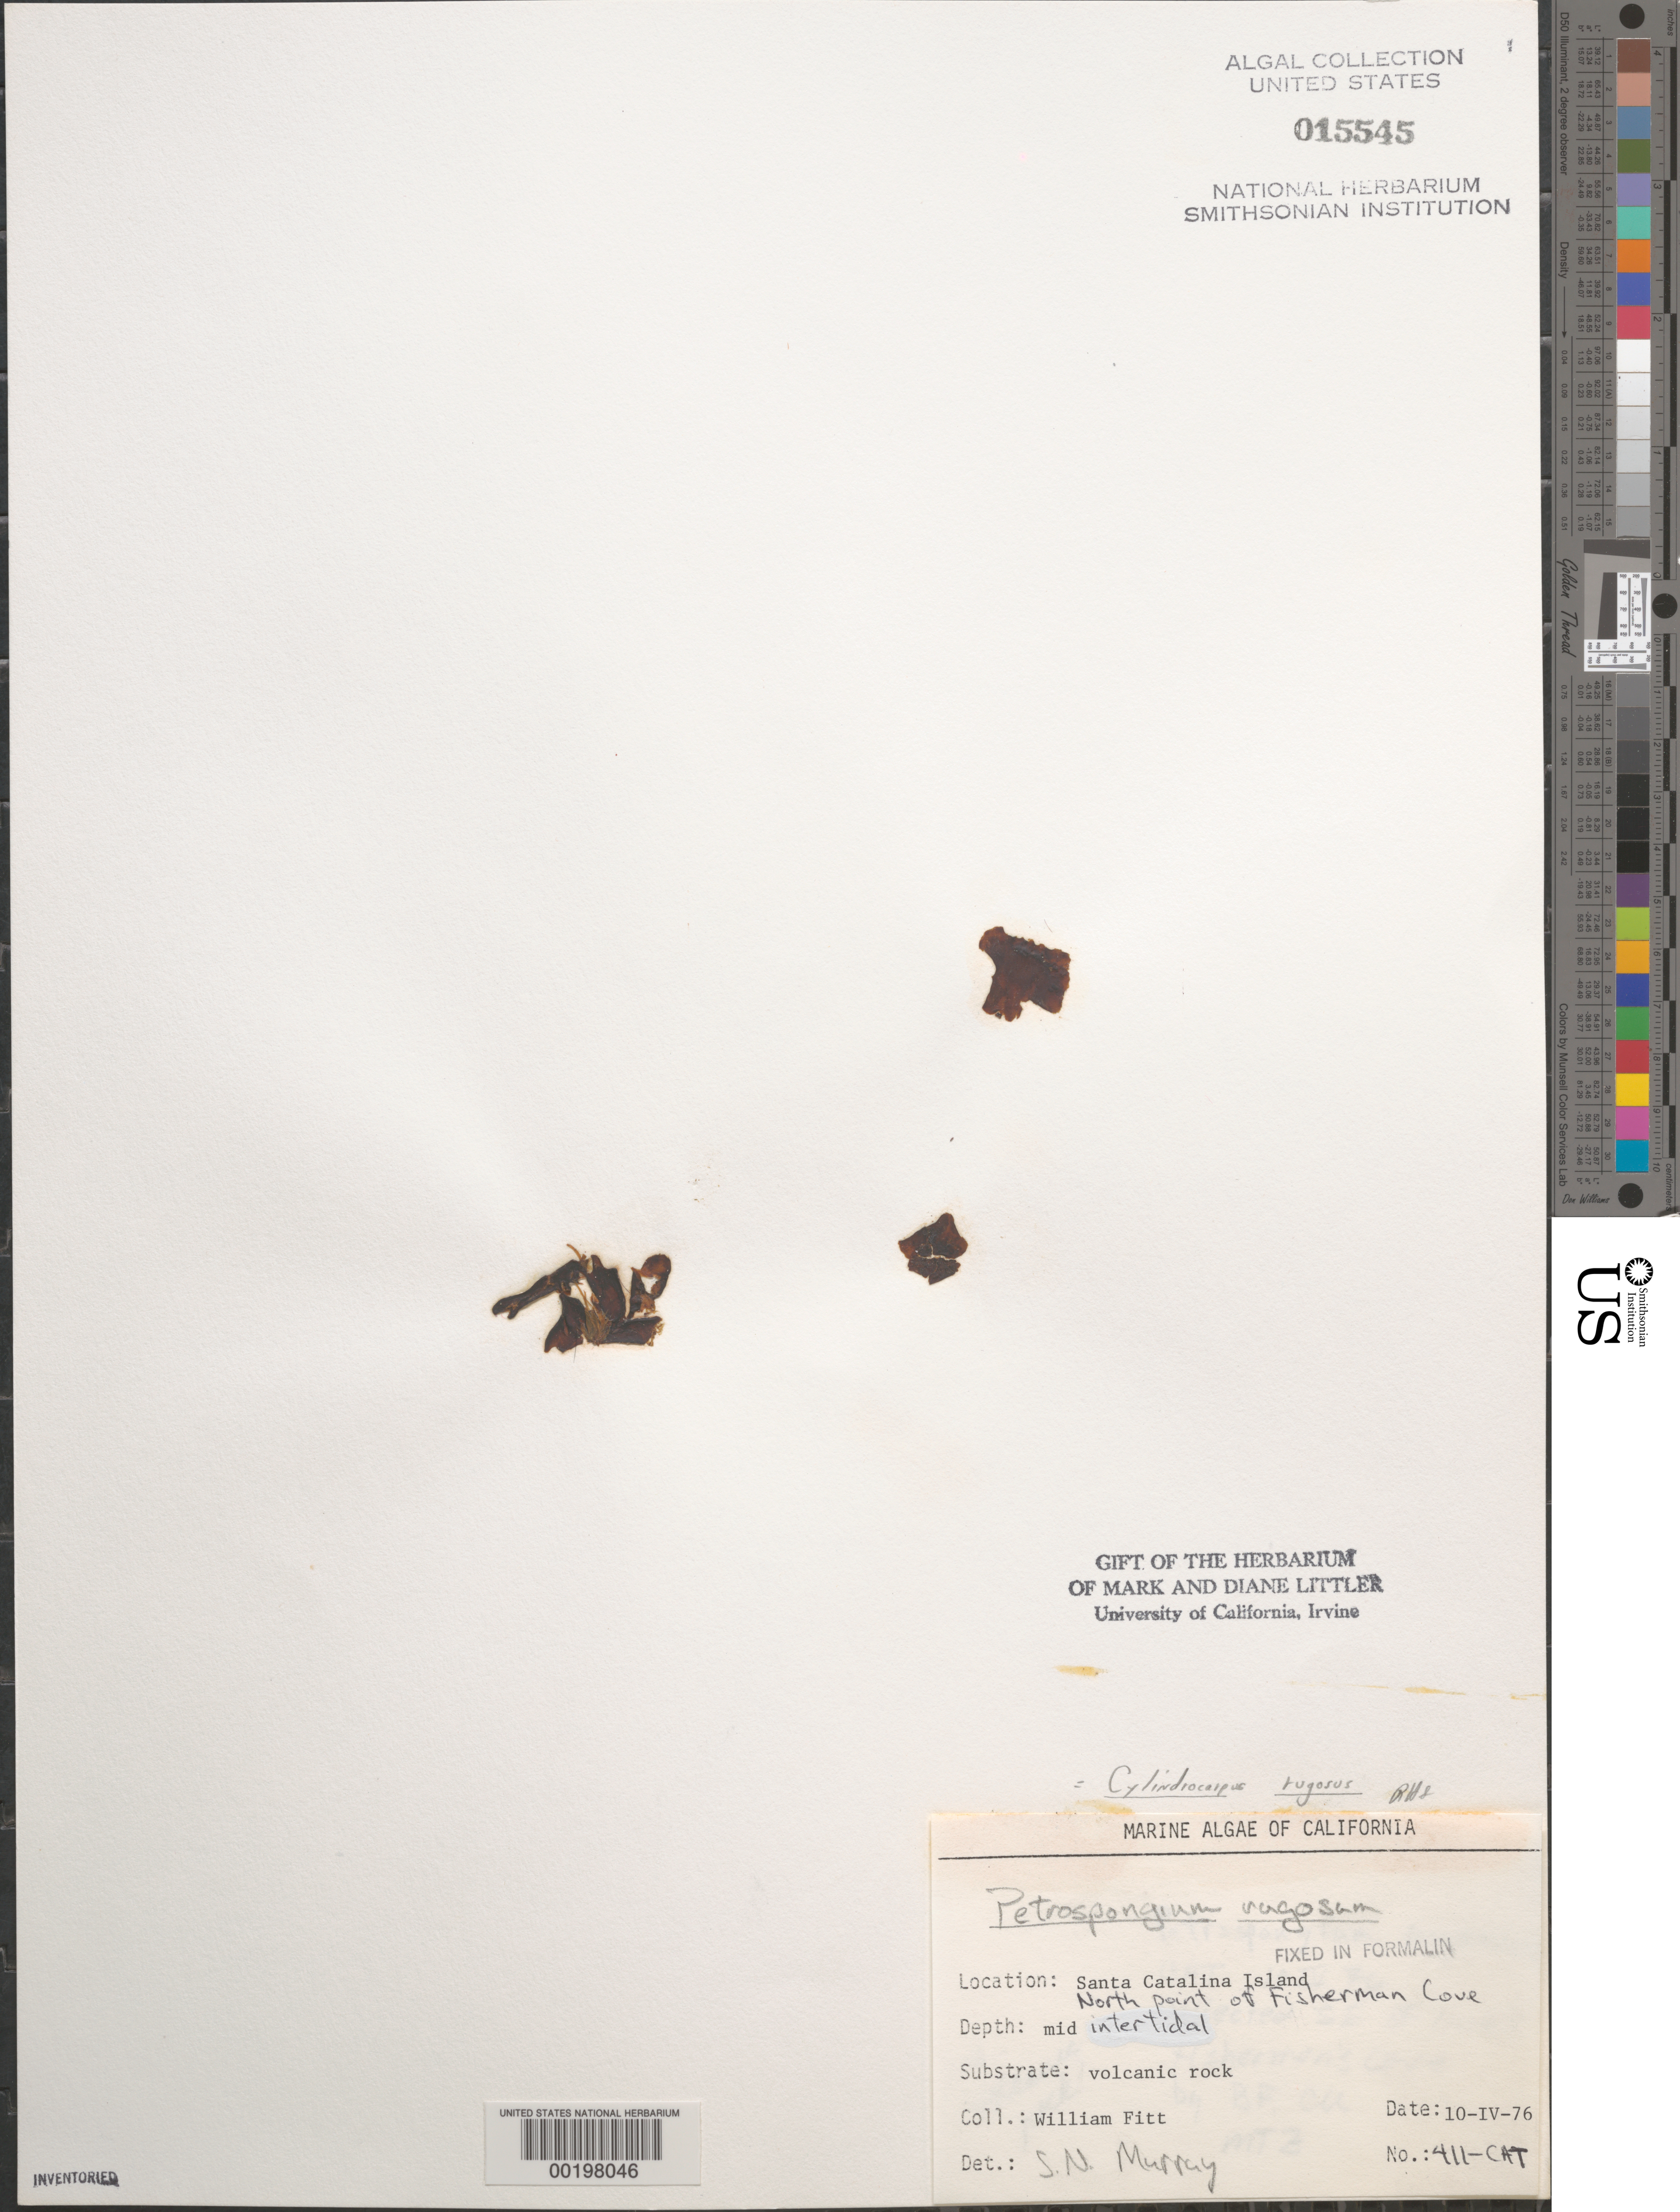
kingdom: Chromista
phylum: Ochrophyta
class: Phaeophyceae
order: Ectocarpales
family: Petrospongiaceae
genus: Petrospongium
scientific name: Petrospongium rugosum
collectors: W. Fitt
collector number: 411-CAT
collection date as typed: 10 Apr 1976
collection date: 1976-04-10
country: United States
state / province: California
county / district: Los Angeles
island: Santa Catalina Island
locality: Fisherman Cove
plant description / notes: BLM-SOCALBIGHT Rocky Intertidal Survey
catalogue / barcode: US 15545